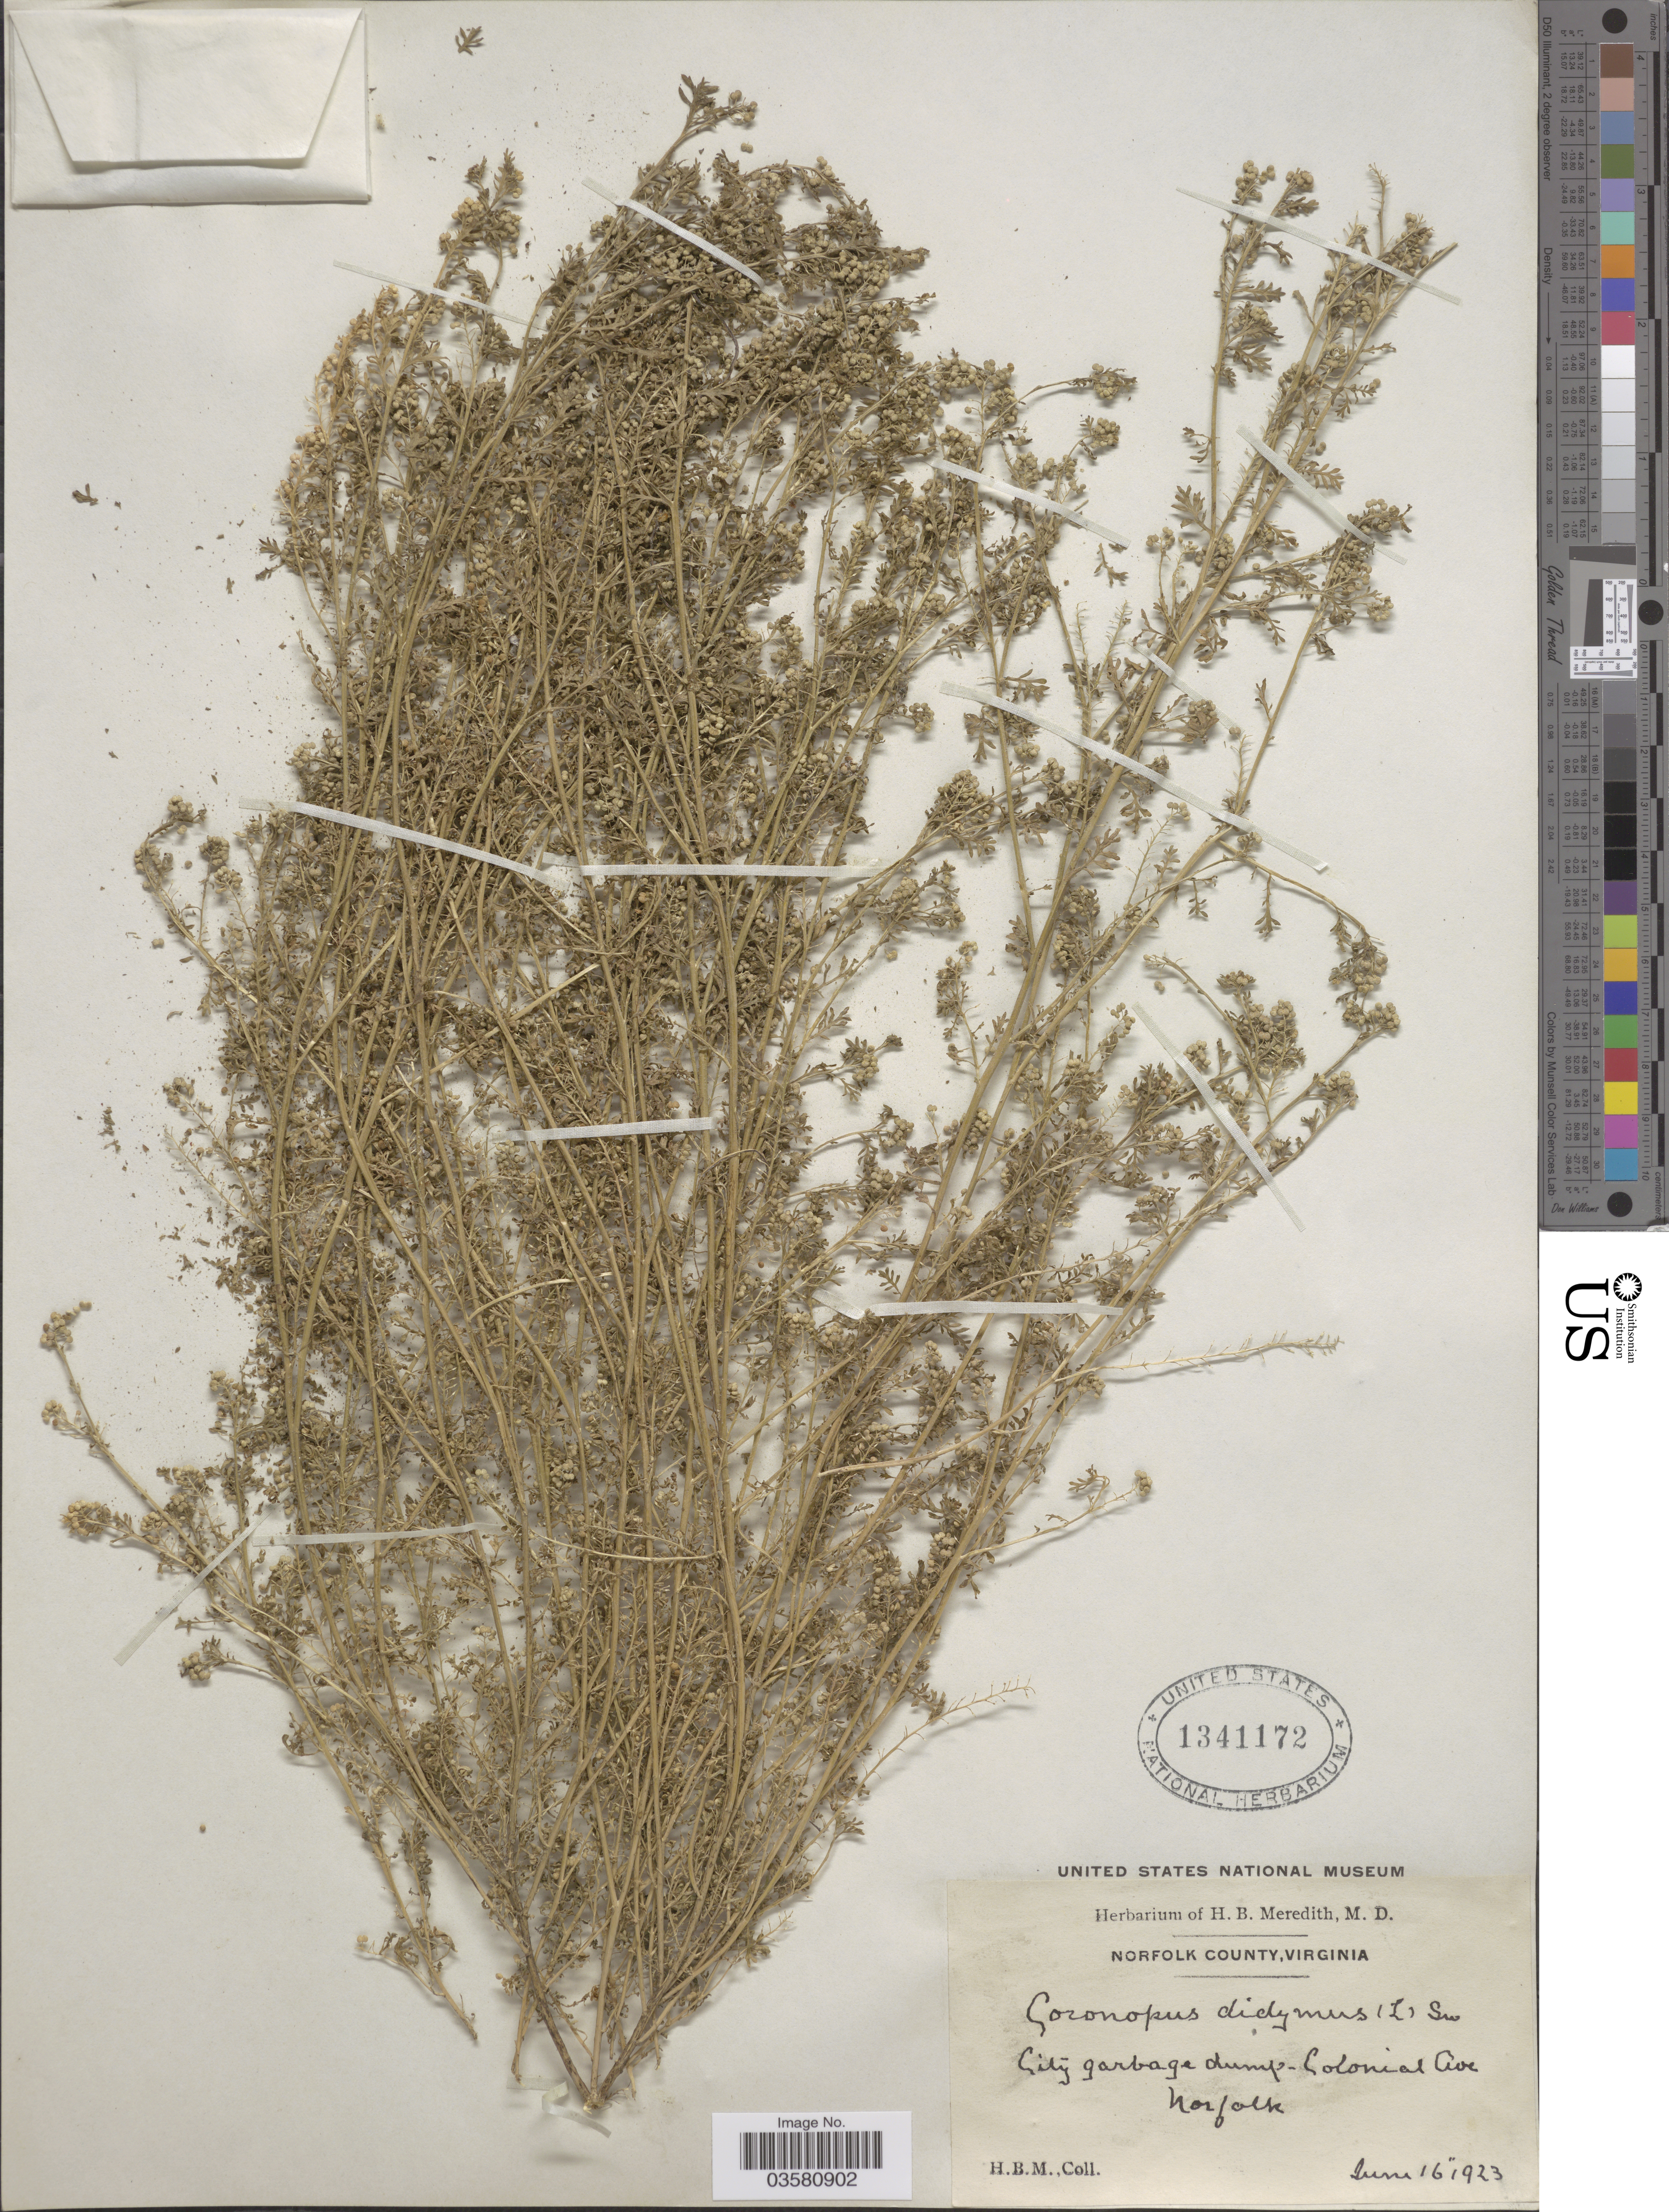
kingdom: Plantae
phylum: Tracheophyta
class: Magnoliopsida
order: Brassicales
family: Brassicaceae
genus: Lepidium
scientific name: Lepidium didymum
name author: L.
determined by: Strong, M. T., (US), Smithsonian Institution - National Museum of Natural History (UNITED STATES)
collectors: H. Meredith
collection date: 1923-06-16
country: United States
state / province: Virginia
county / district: City of Norfolk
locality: Norfolk County. City garbage dump - Colonial Ave Norfolk.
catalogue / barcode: US 1341172